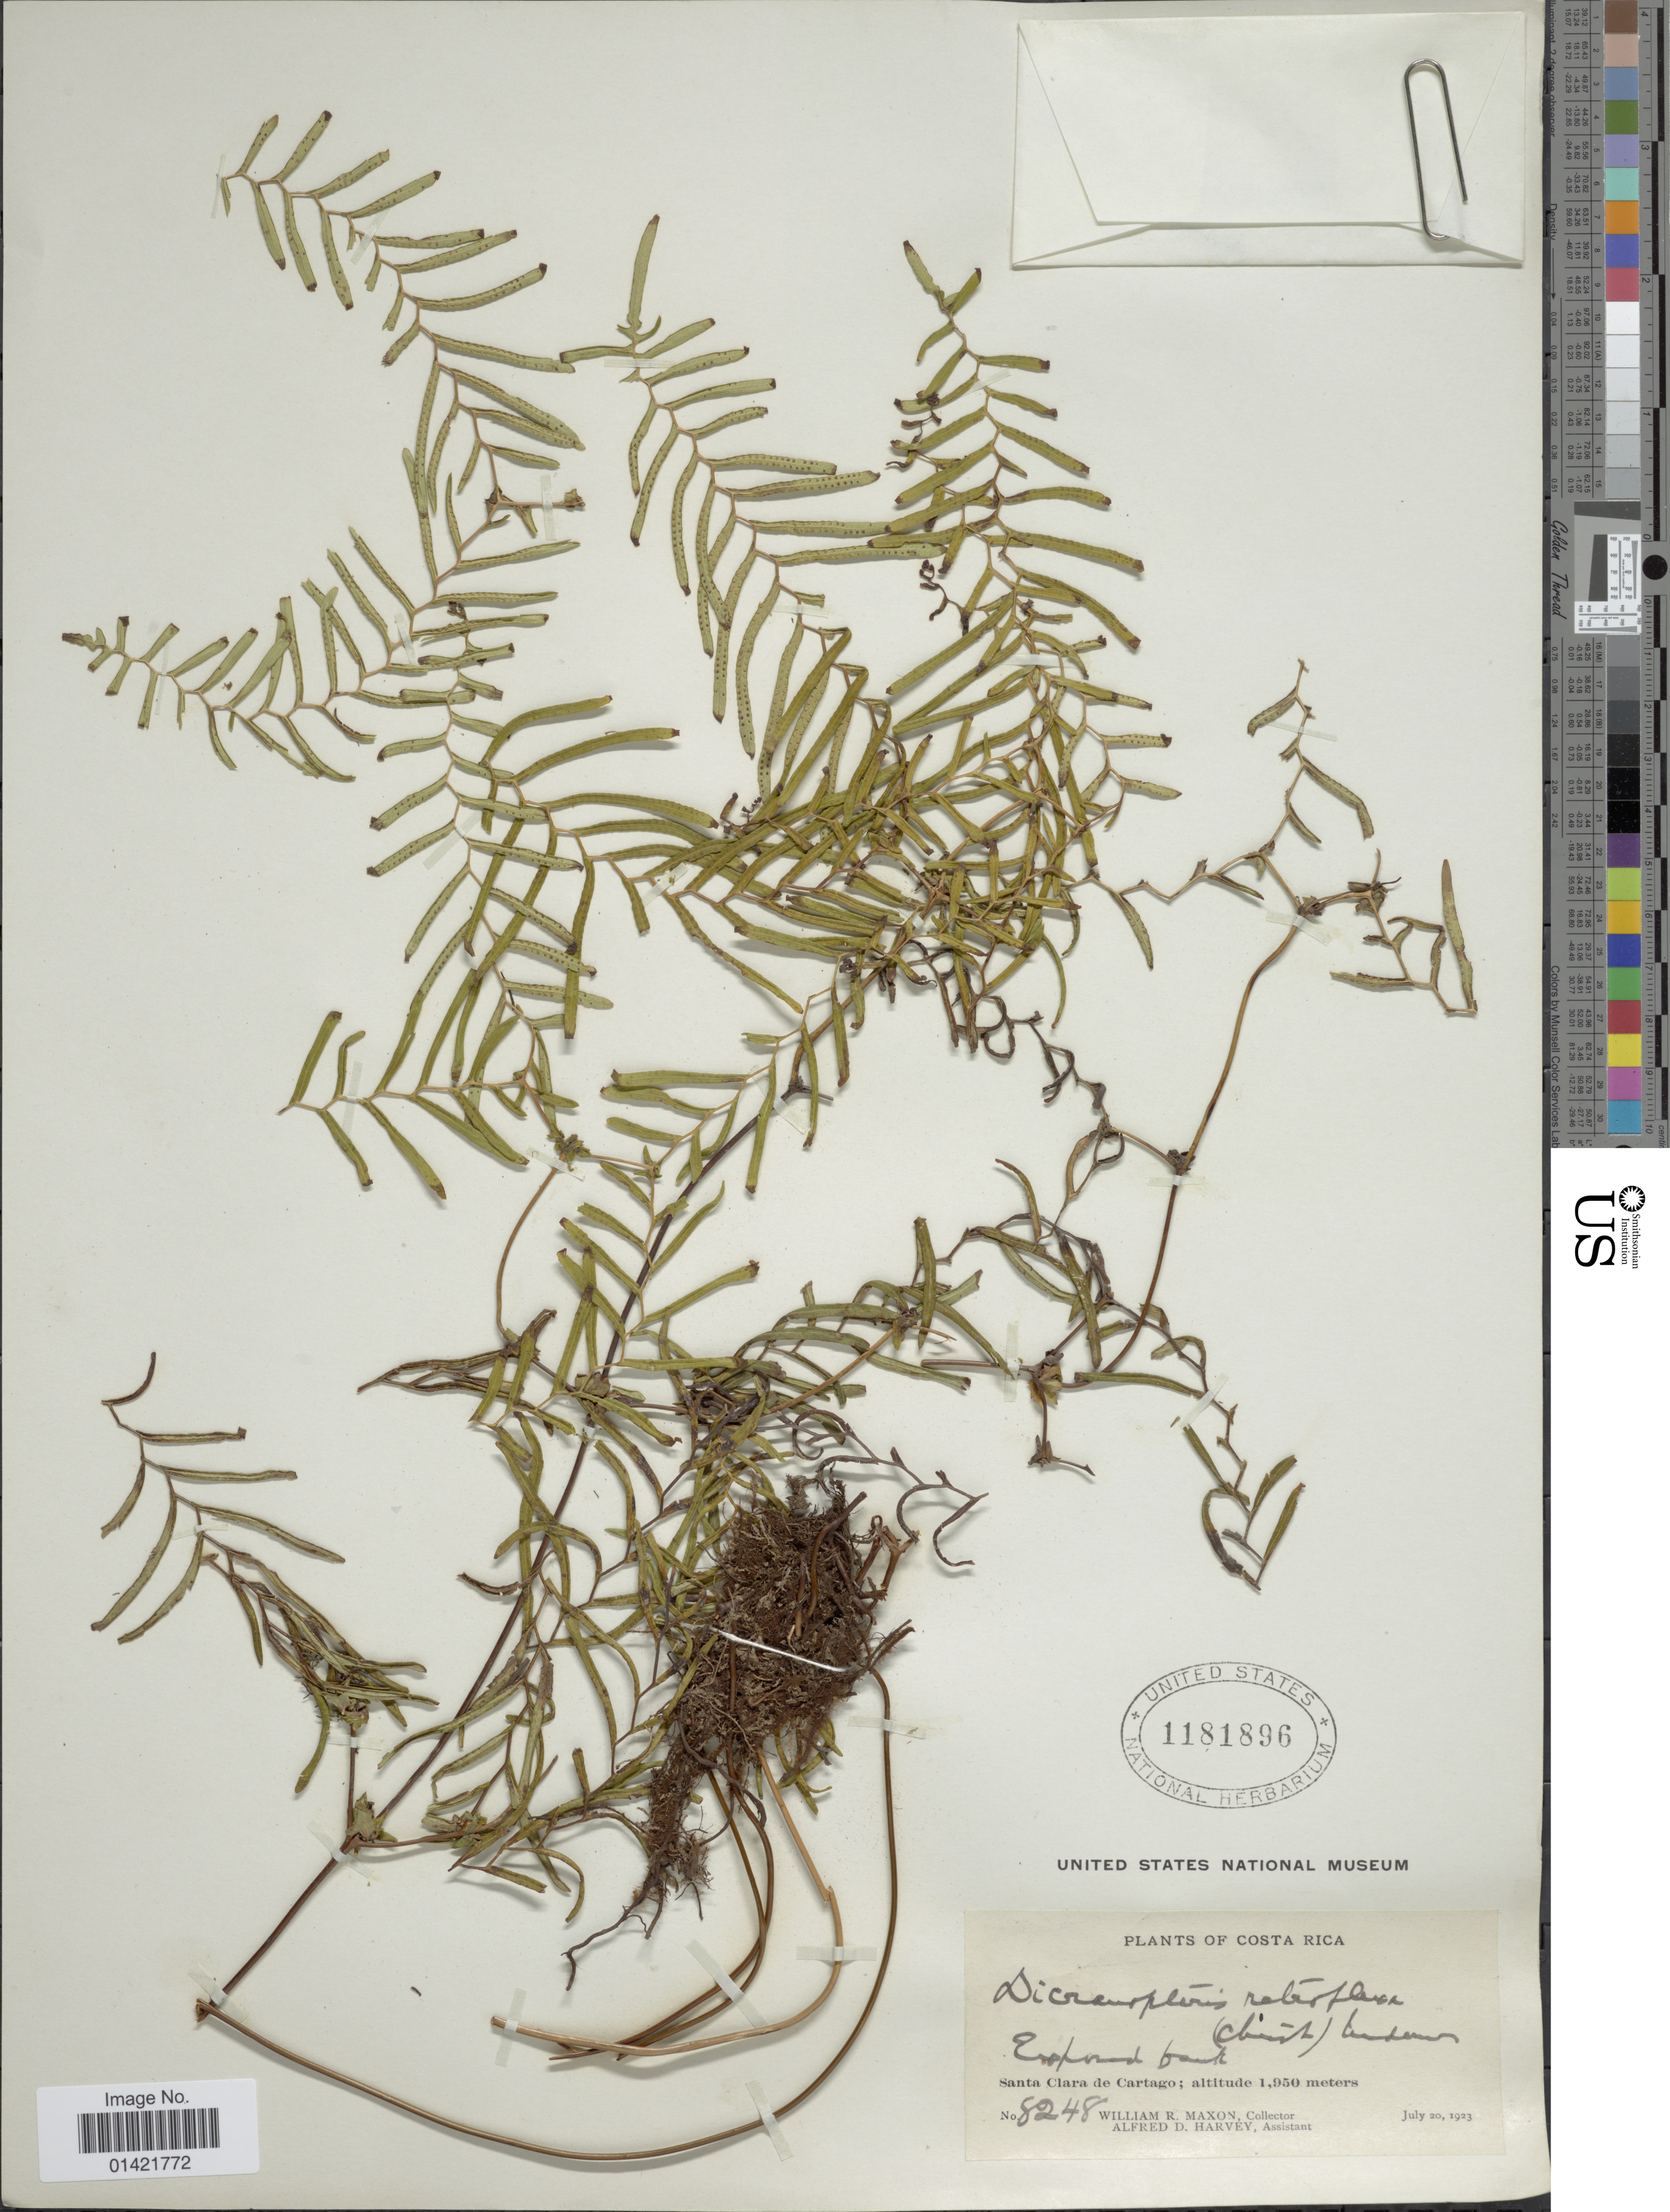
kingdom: Plantae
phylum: Tracheophyta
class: Polypodiopsida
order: Gleicheniales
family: Gleicheniaceae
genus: Sticherus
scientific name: Sticherus retroflexus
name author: (Bornm. ex Christ) Copel.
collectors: W. R. Maxon & A. D. Harvey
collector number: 8248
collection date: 1923-07-20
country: Costa Rica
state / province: Cartago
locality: Santa Clara de Cartago.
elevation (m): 1950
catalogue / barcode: US 1181896